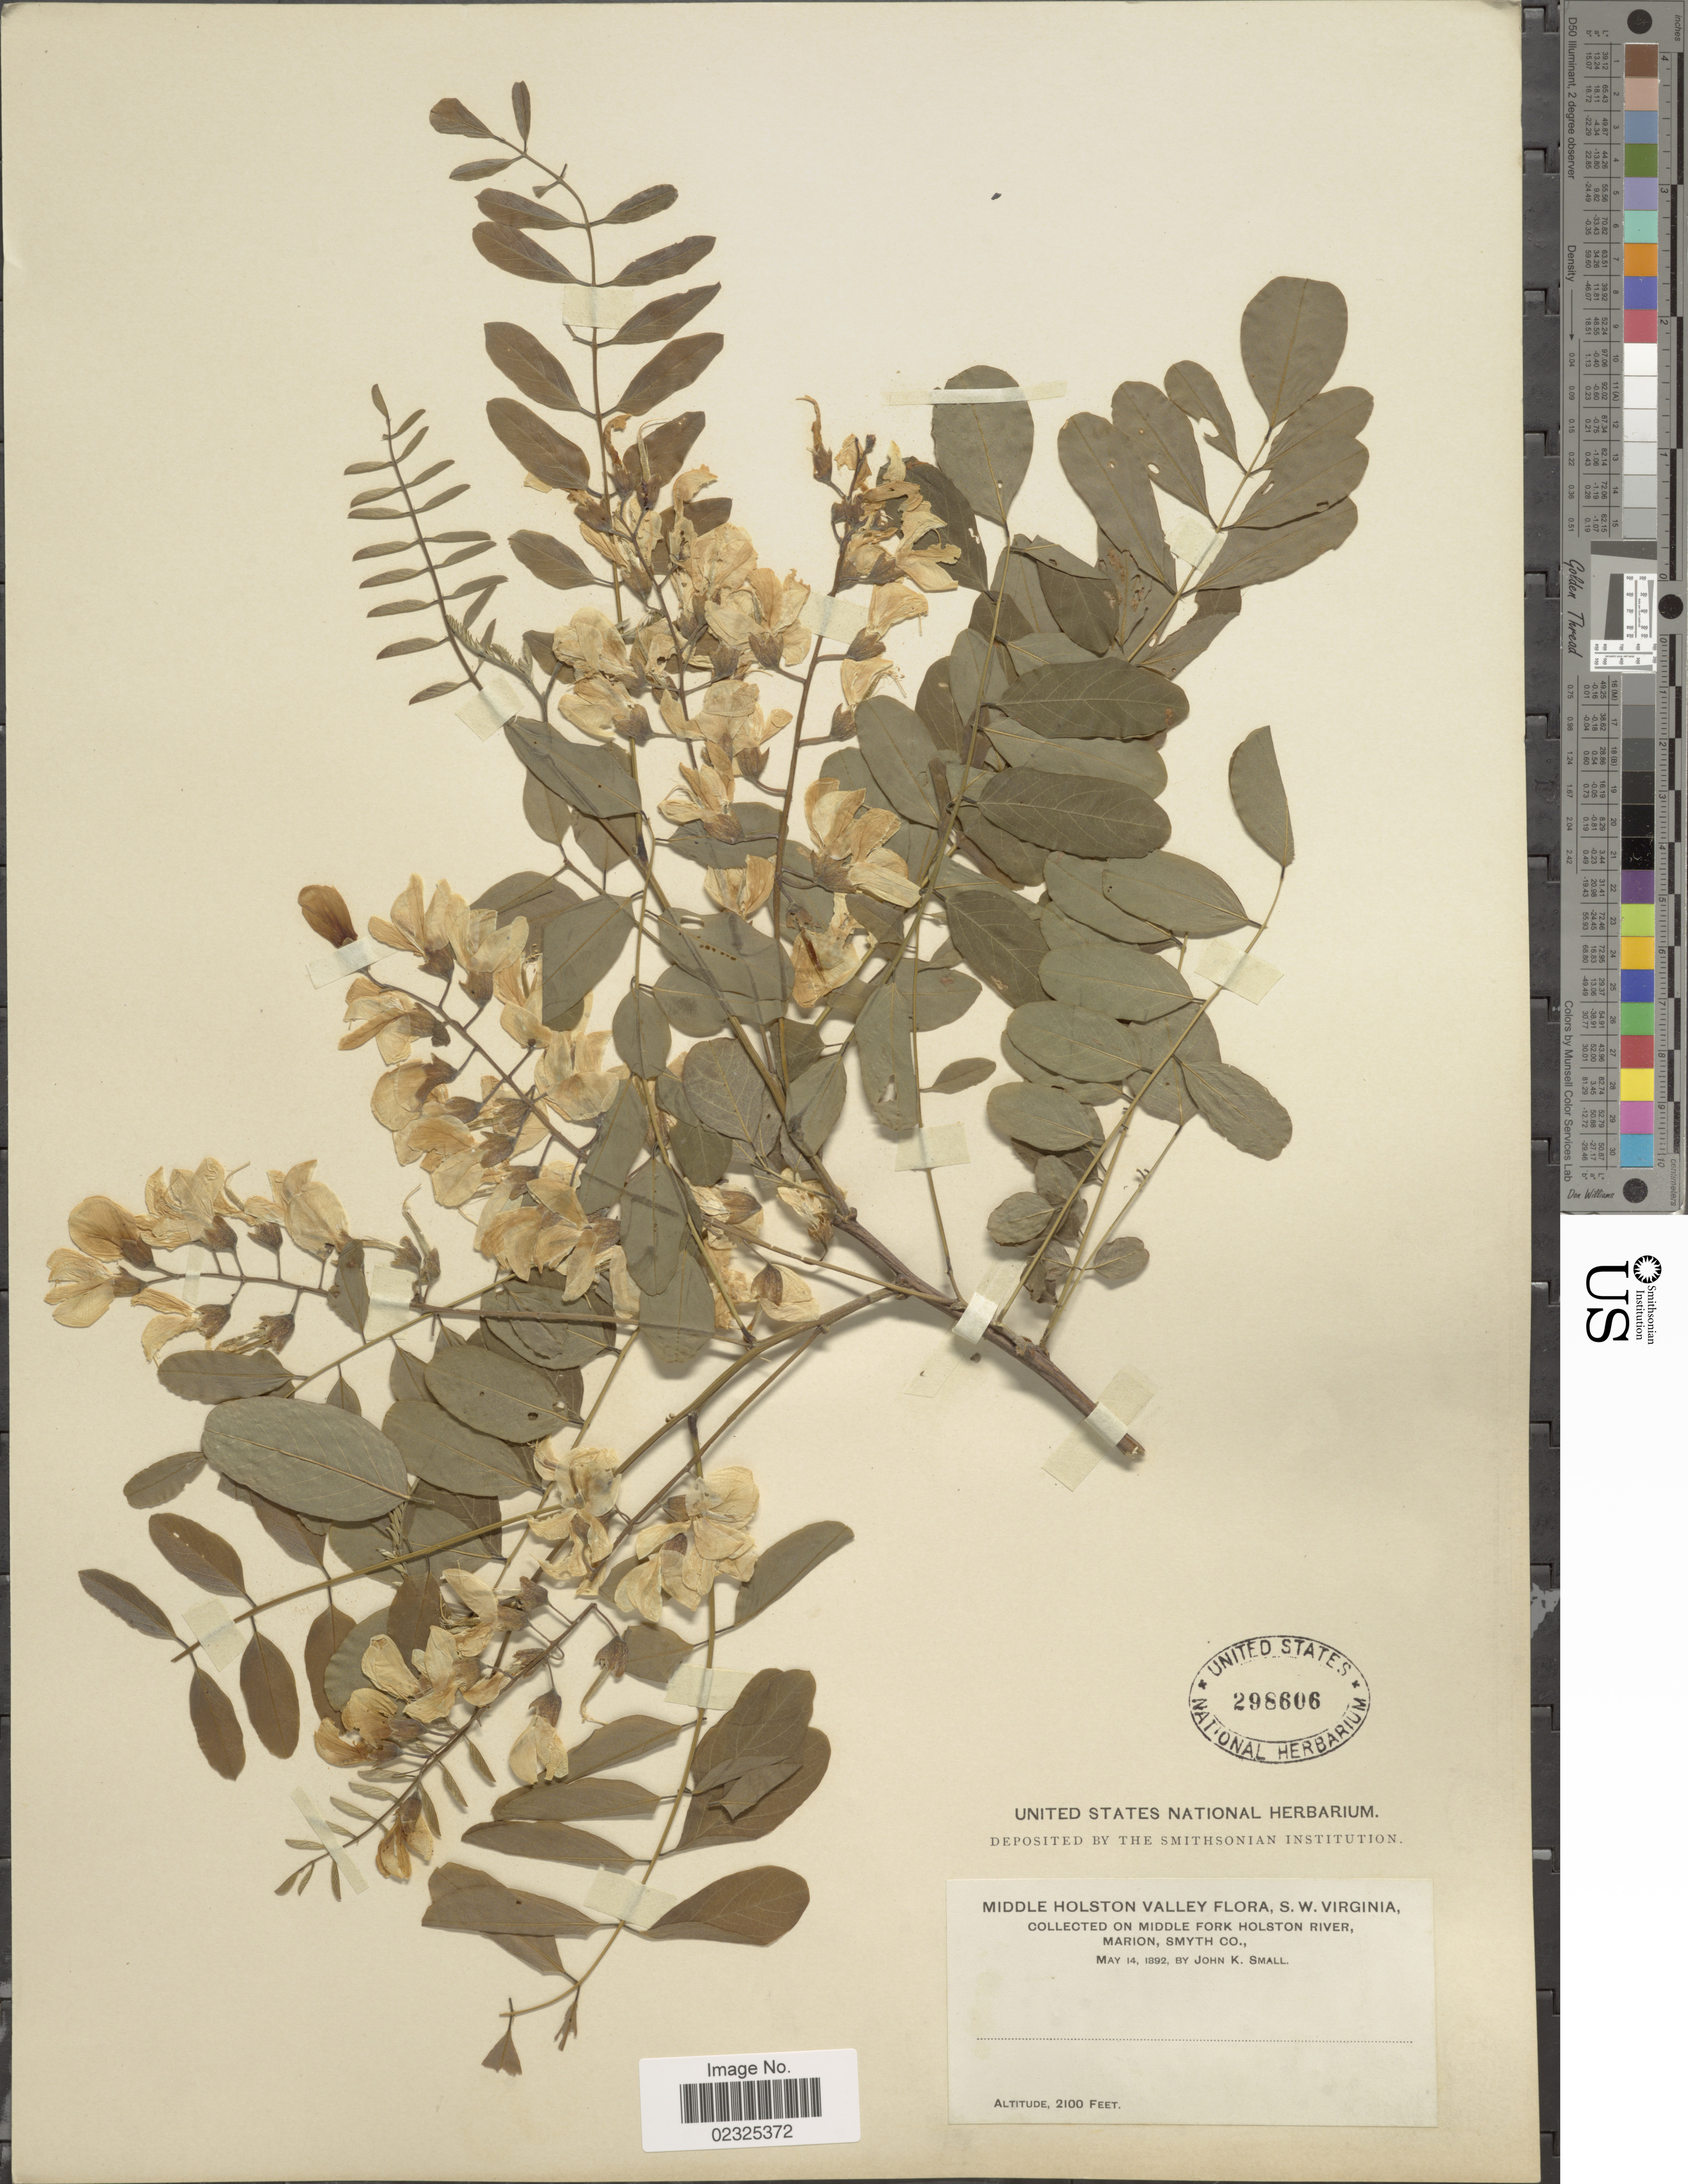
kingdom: Plantae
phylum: Tracheophyta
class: Magnoliopsida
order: Fabales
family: Fabaceae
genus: Robinia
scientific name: Robinia pseudoacacia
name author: L.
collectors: J. K. Small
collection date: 1892-05-14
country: United States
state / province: Virginia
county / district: Smyth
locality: Middle Holston Valley, S.W. Virginia, on Middle Fork Holston River, Marion, Smyth Co.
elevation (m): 640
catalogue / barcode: US 298606